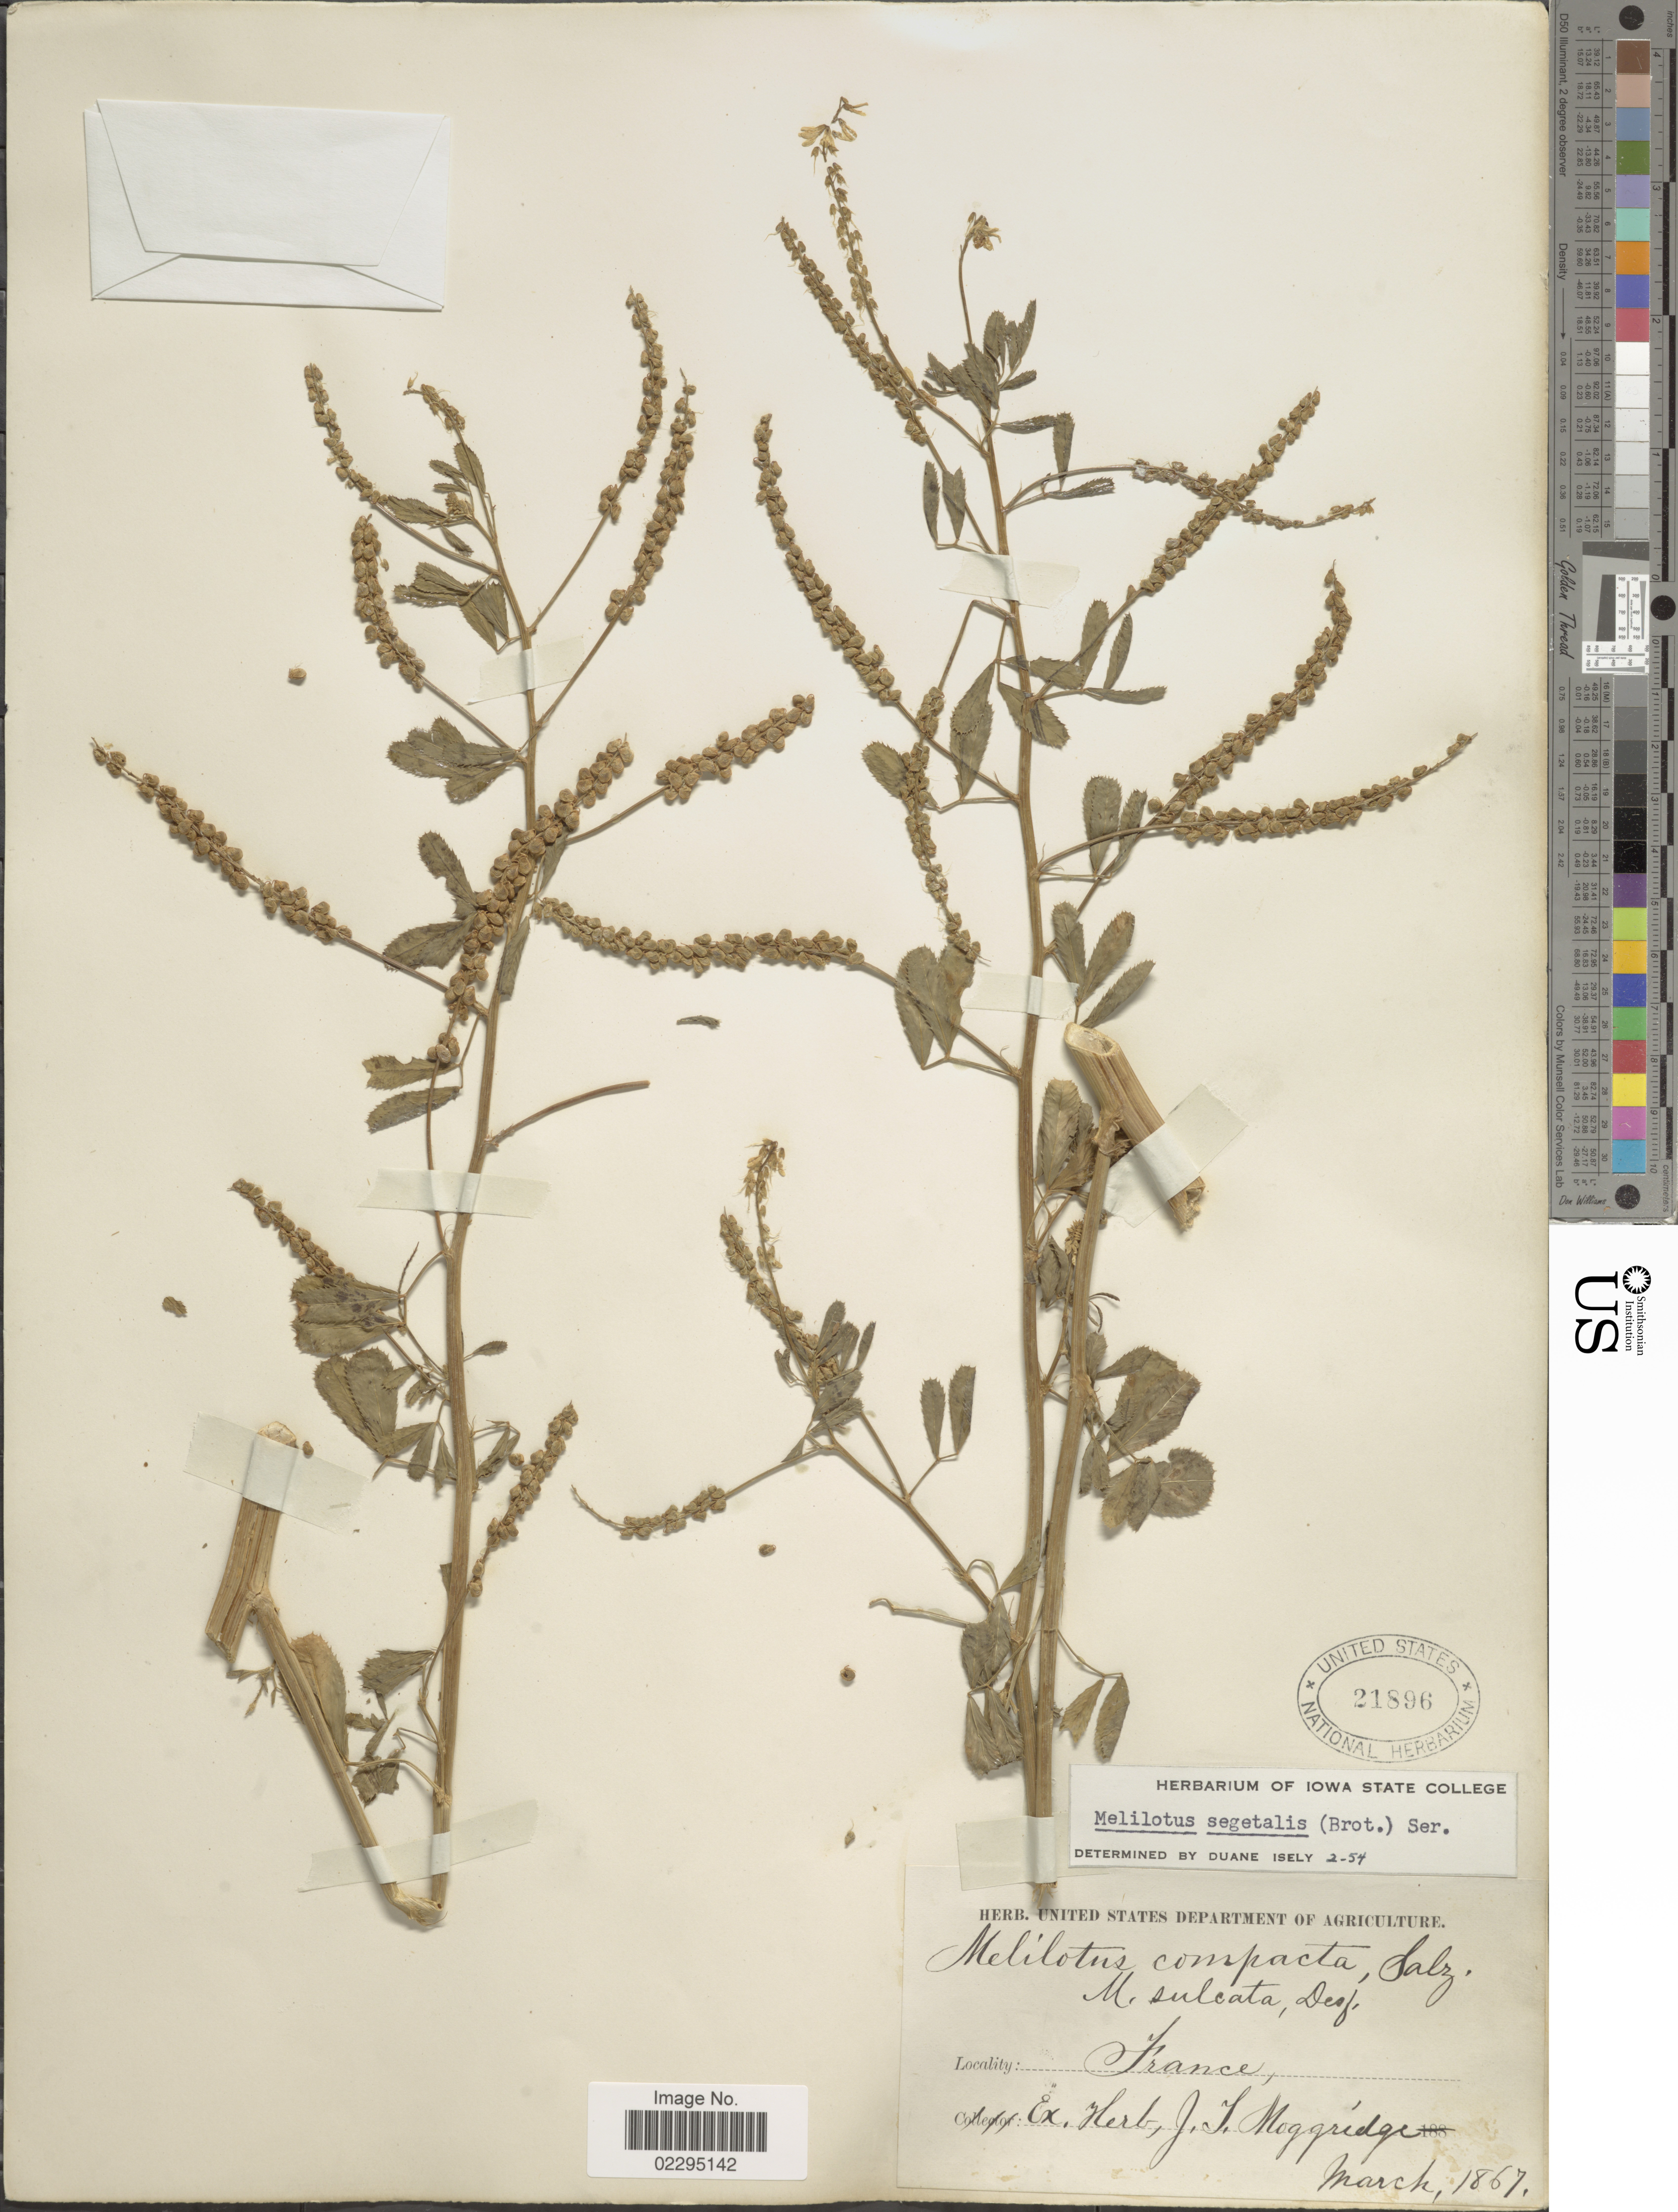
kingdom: Plantae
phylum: Tracheophyta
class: Magnoliopsida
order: Fabales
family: Fabaceae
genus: Melilotus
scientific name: Melilotus segetalis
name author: Ser.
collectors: ex herb. J.T. Moggridge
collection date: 1867-03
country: France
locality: France.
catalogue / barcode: US 21896